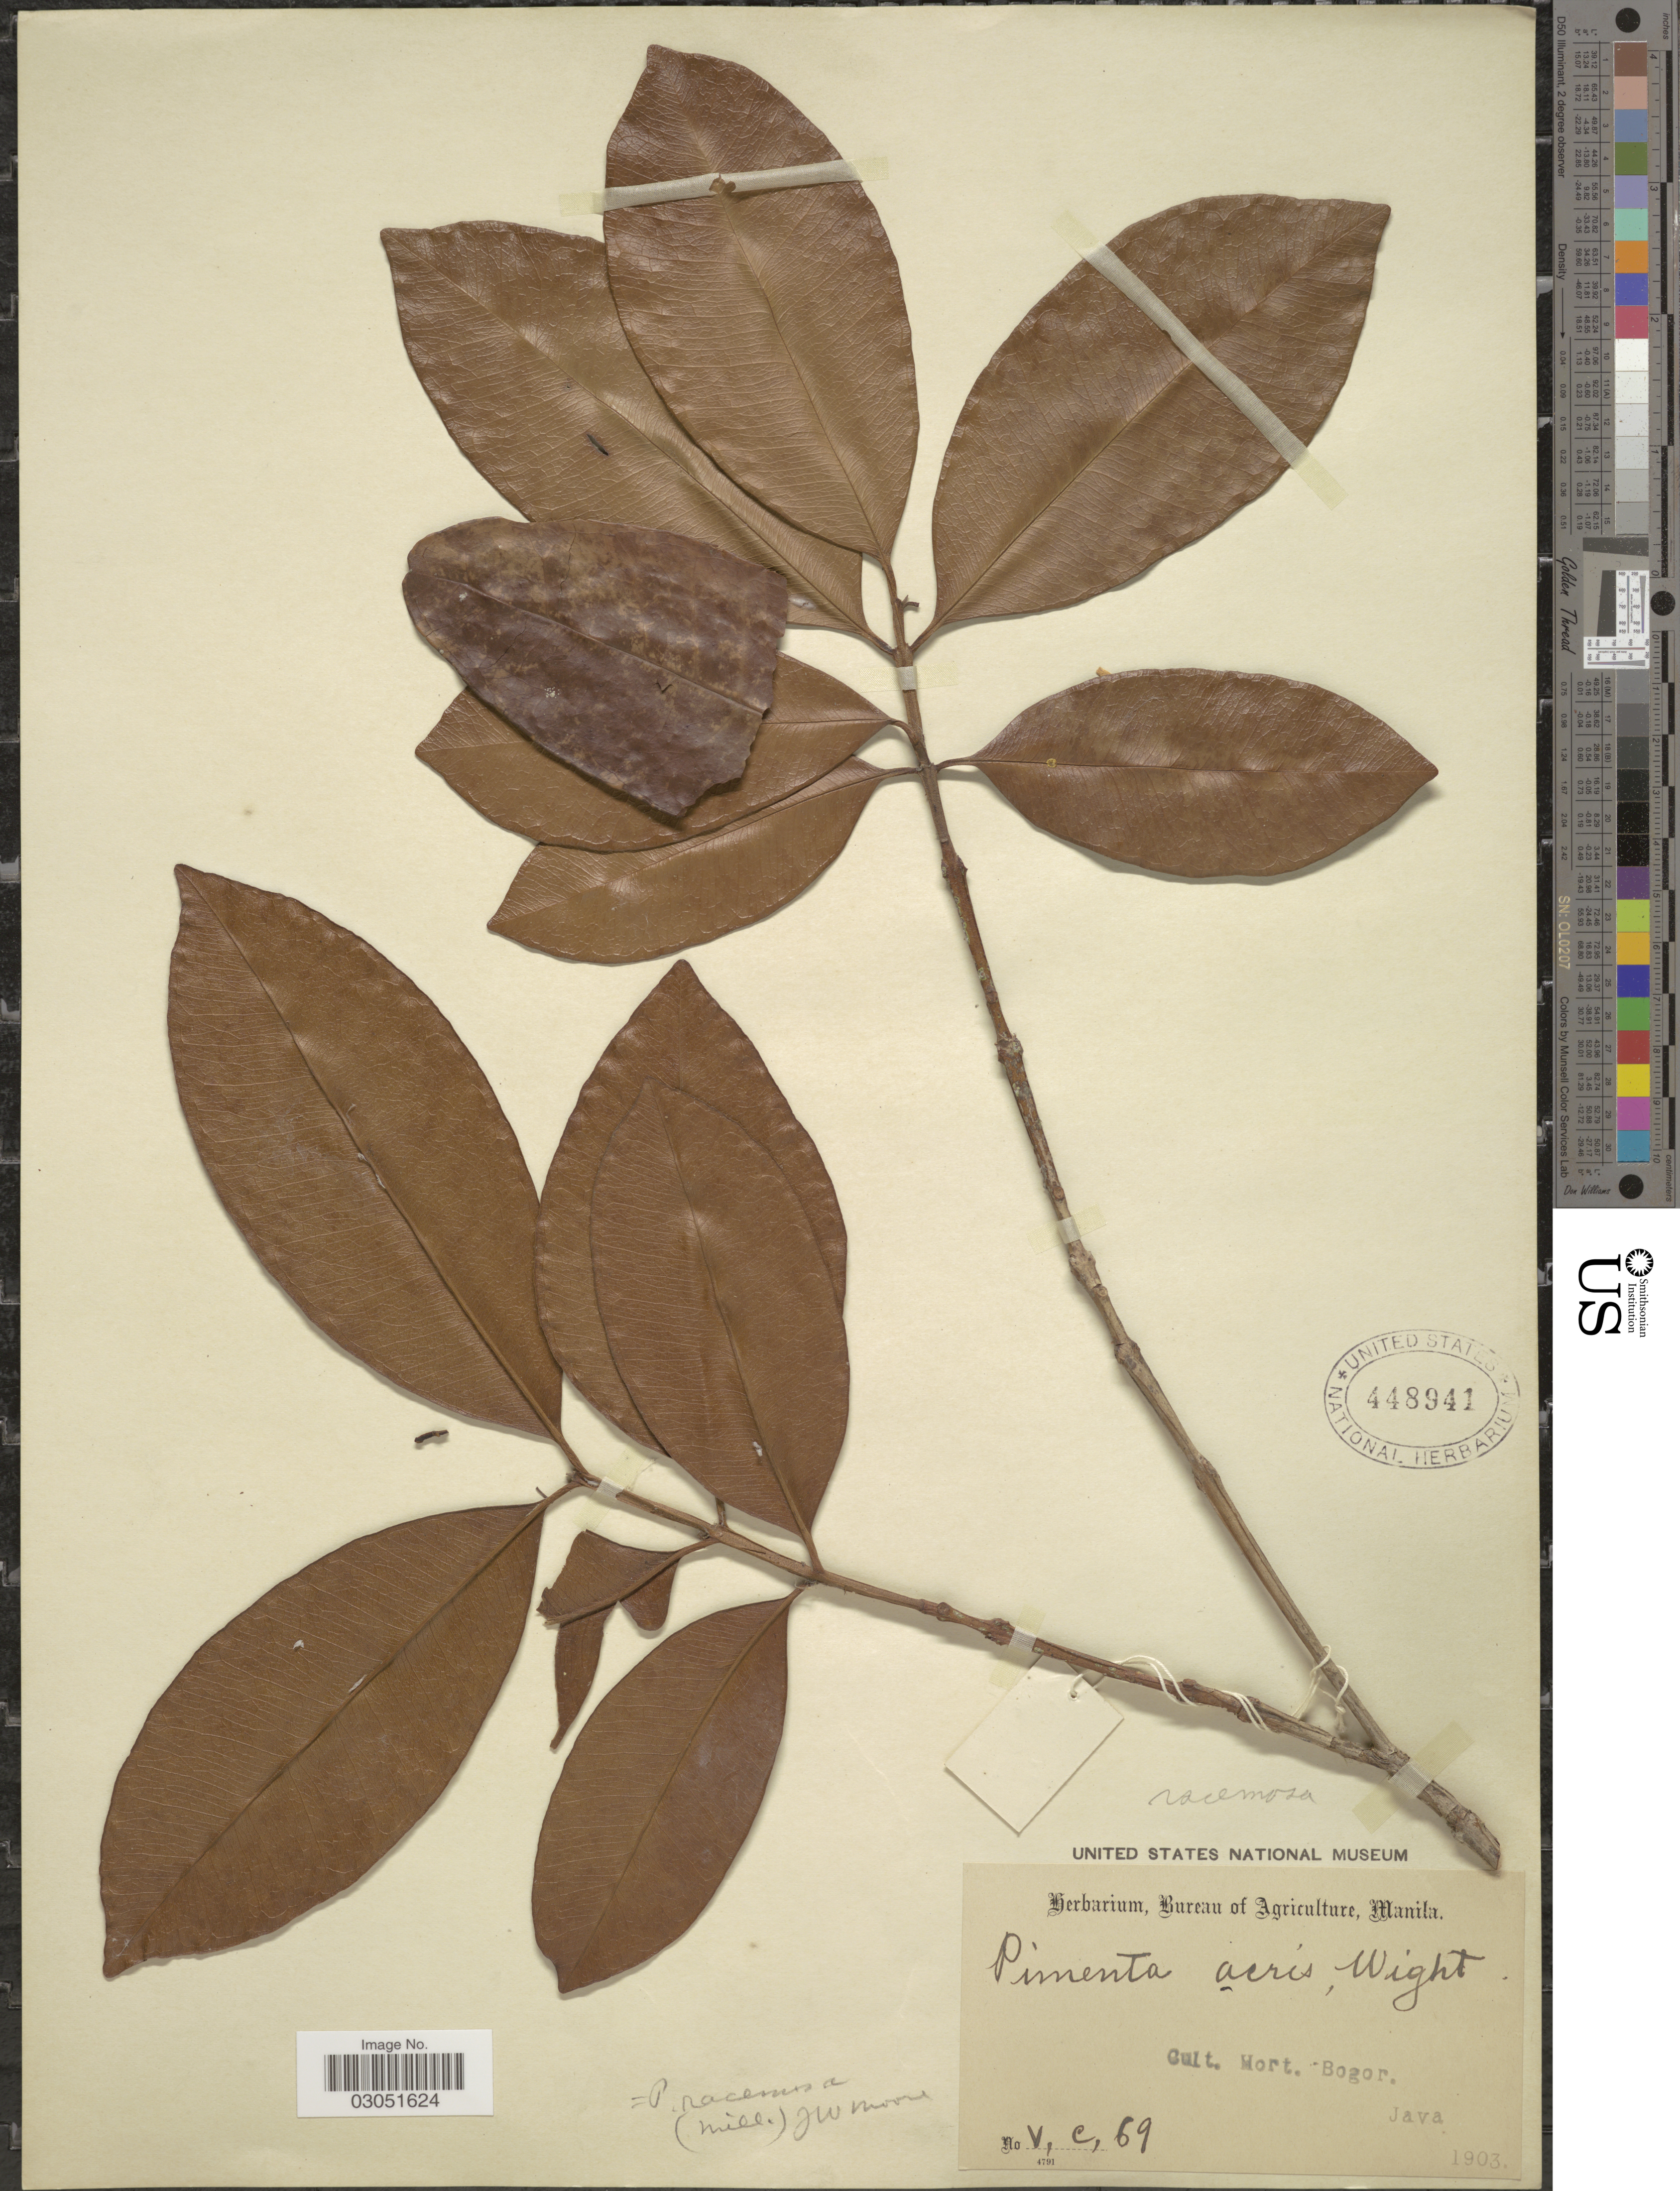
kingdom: Plantae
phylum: Tracheophyta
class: Magnoliopsida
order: Myrtales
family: Myrtaceae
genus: Pimenta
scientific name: Pimenta racemosa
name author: (Mill.) J.W. Moore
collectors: ex Herb. Bur. Agric. Manila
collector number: V,C,69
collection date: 1903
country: Indonesia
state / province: Java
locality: Cult. Hort. Bogor.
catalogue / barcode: US 448941